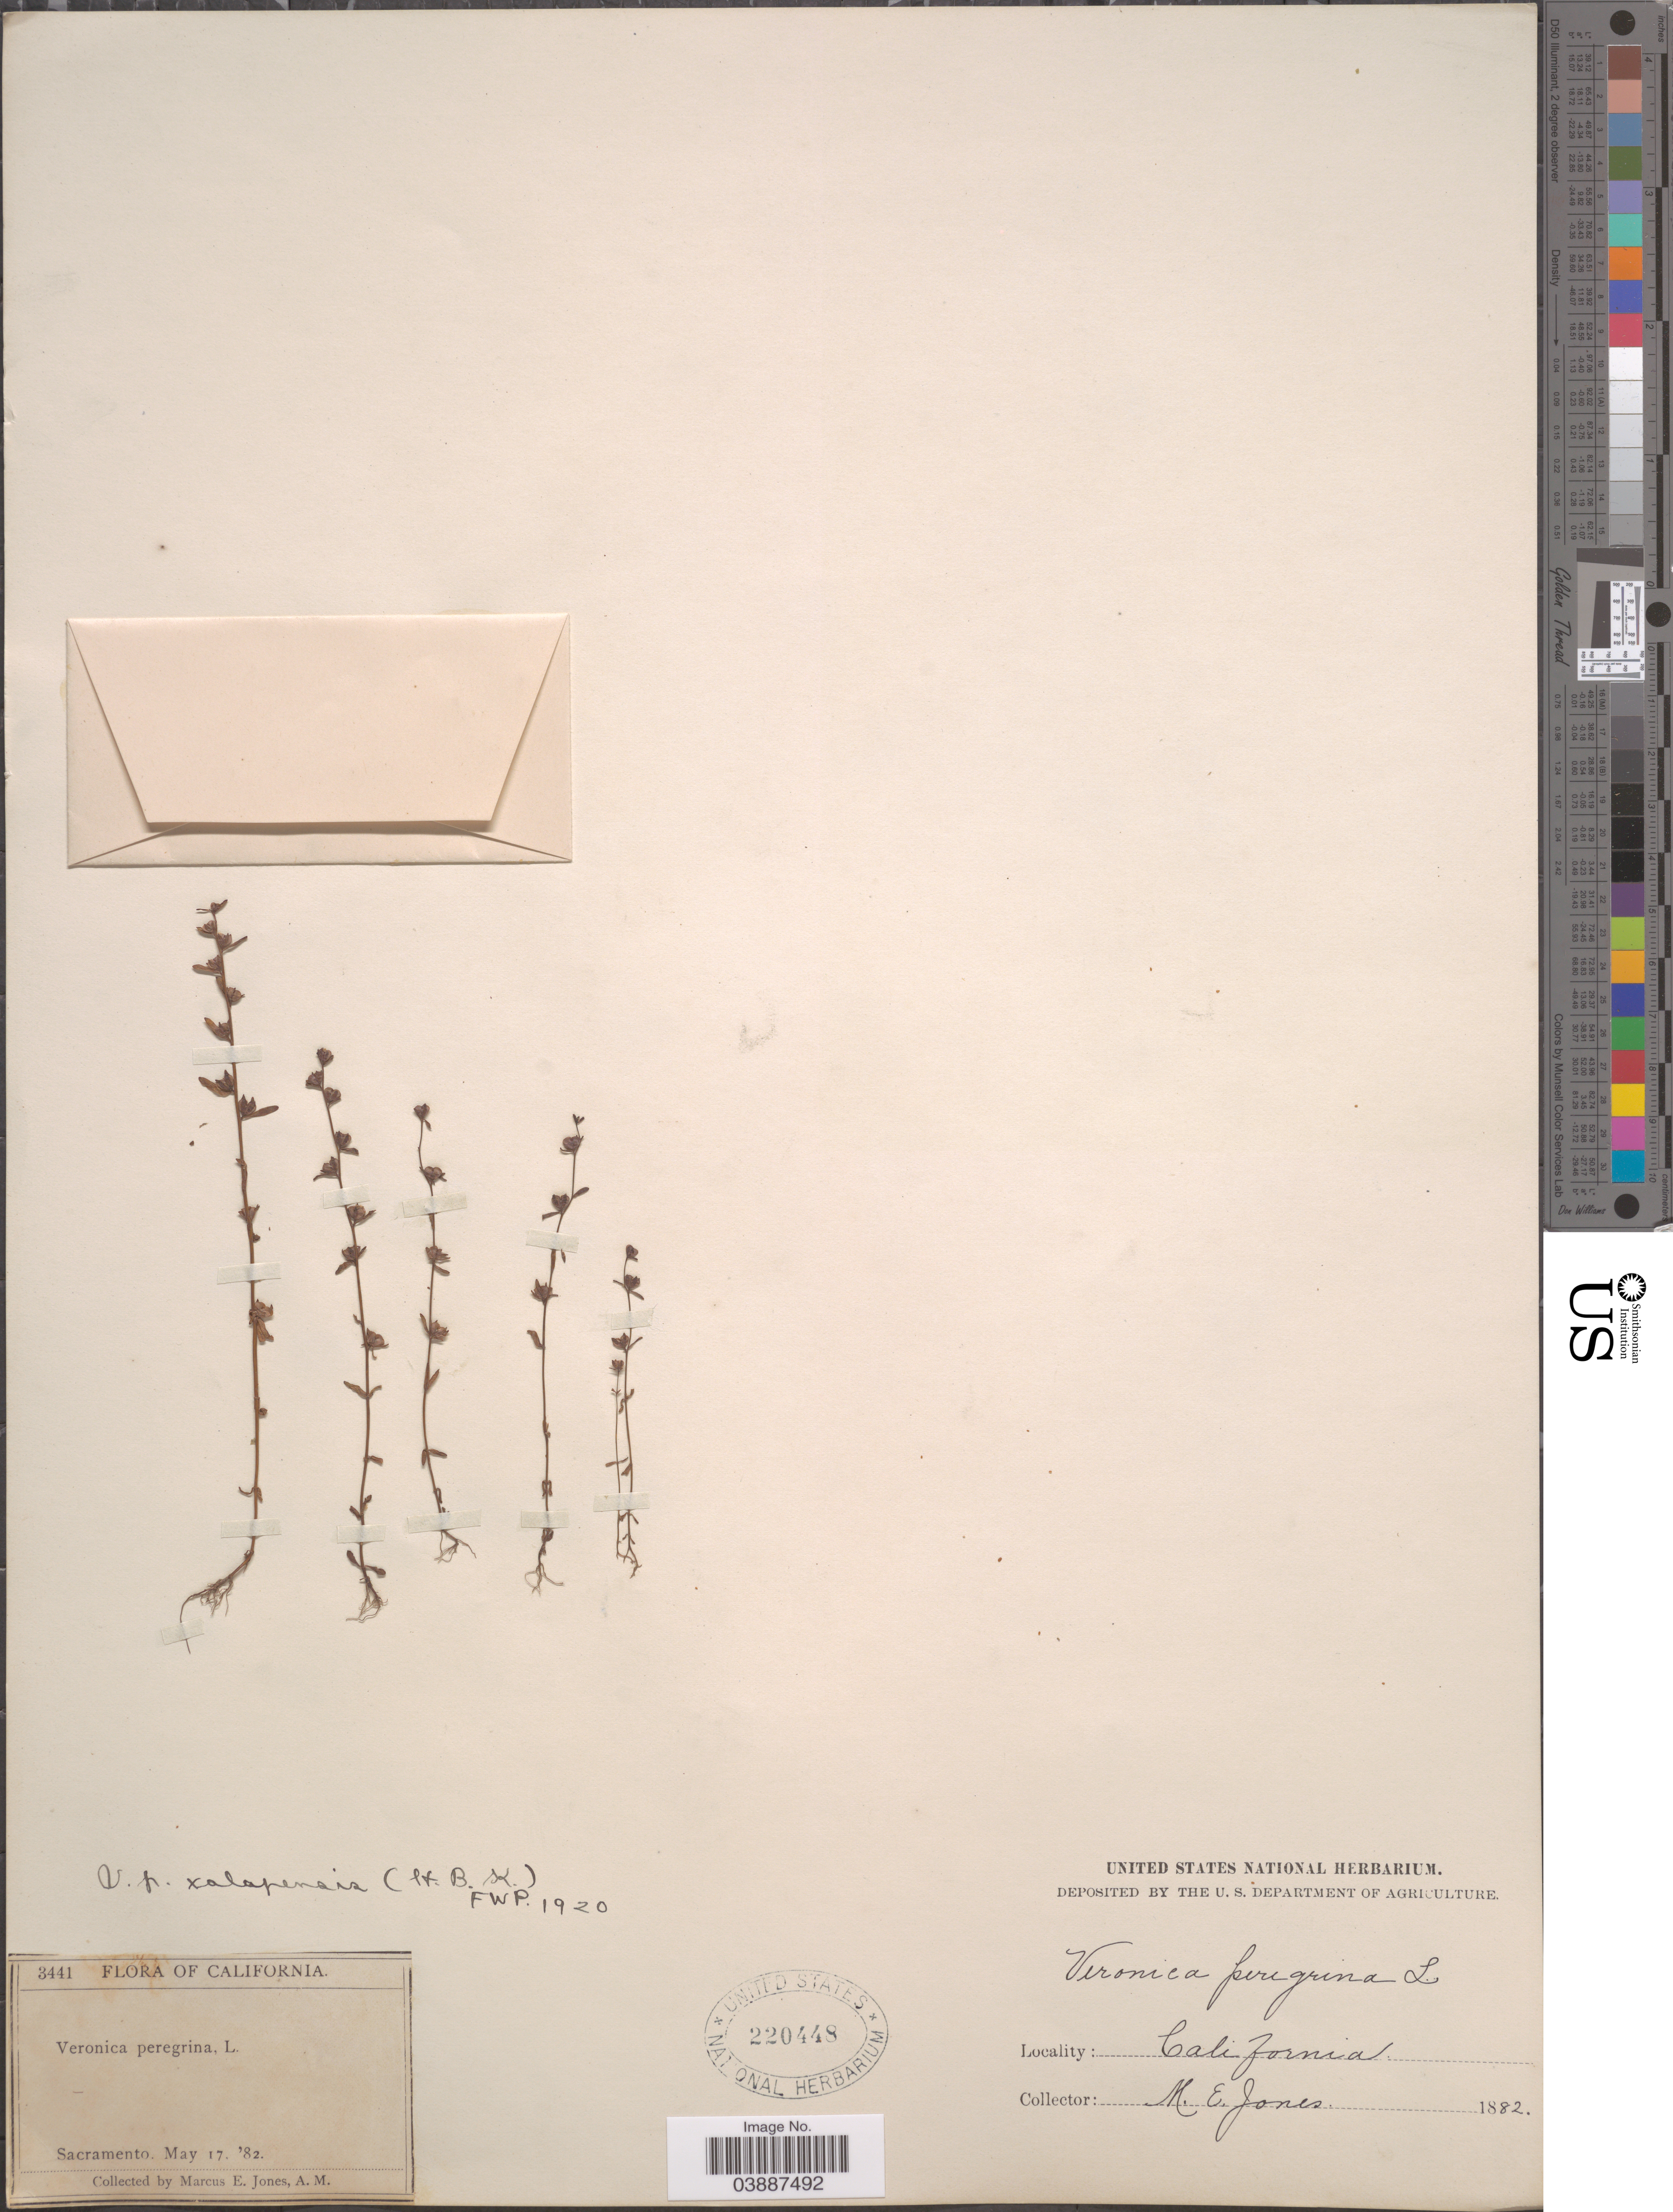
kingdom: Plantae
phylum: Tracheophyta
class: Magnoliopsida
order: Lamiales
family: Plantaginaceae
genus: Veronica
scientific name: Veronica xalapensis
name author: Kunth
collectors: M. E. Jones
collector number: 3441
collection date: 1882-05-17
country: United States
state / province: California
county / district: Sacramento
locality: Sacramento.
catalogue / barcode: US 220448